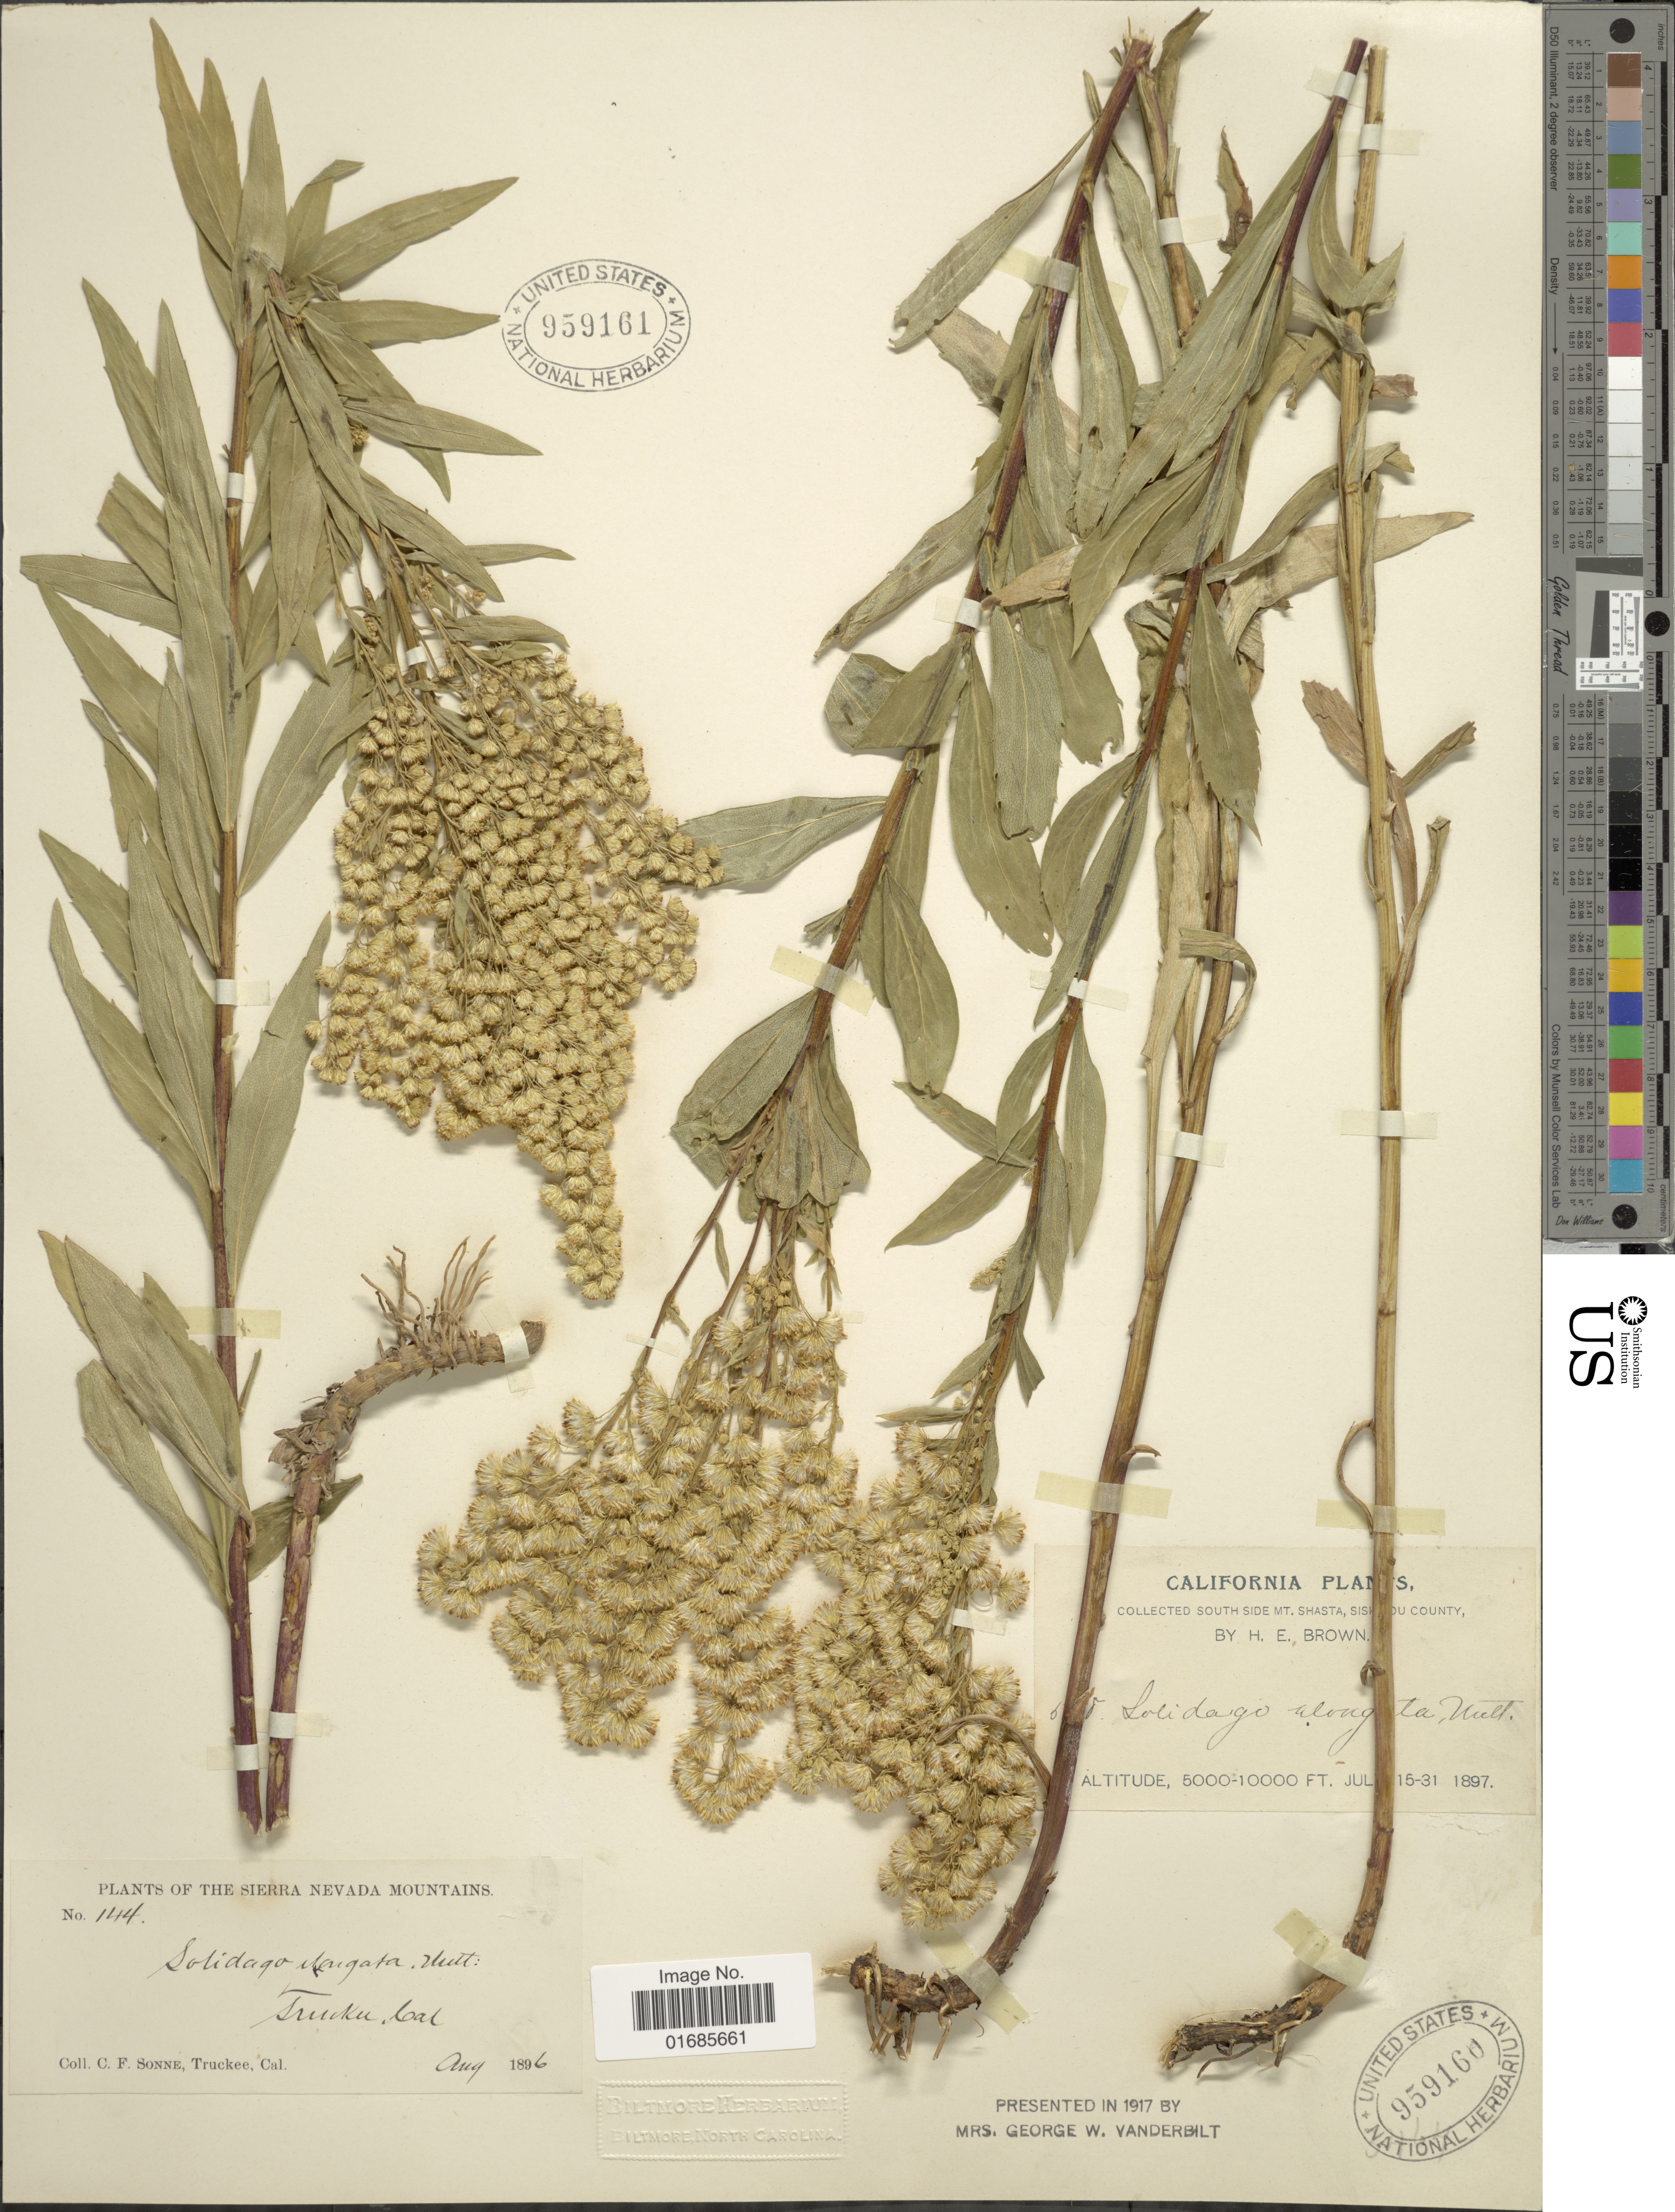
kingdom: Plantae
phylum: Tracheophyta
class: Magnoliopsida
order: Asterales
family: Asteraceae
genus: Solidago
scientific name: Solidago canadensis var. salebrosa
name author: (Piper) M.E. Jones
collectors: C. Sonne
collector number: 144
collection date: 1896-08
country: United States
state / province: California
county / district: Nevada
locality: Sierra Nevada Mountains, Truckee, Cal.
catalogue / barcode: US 959160